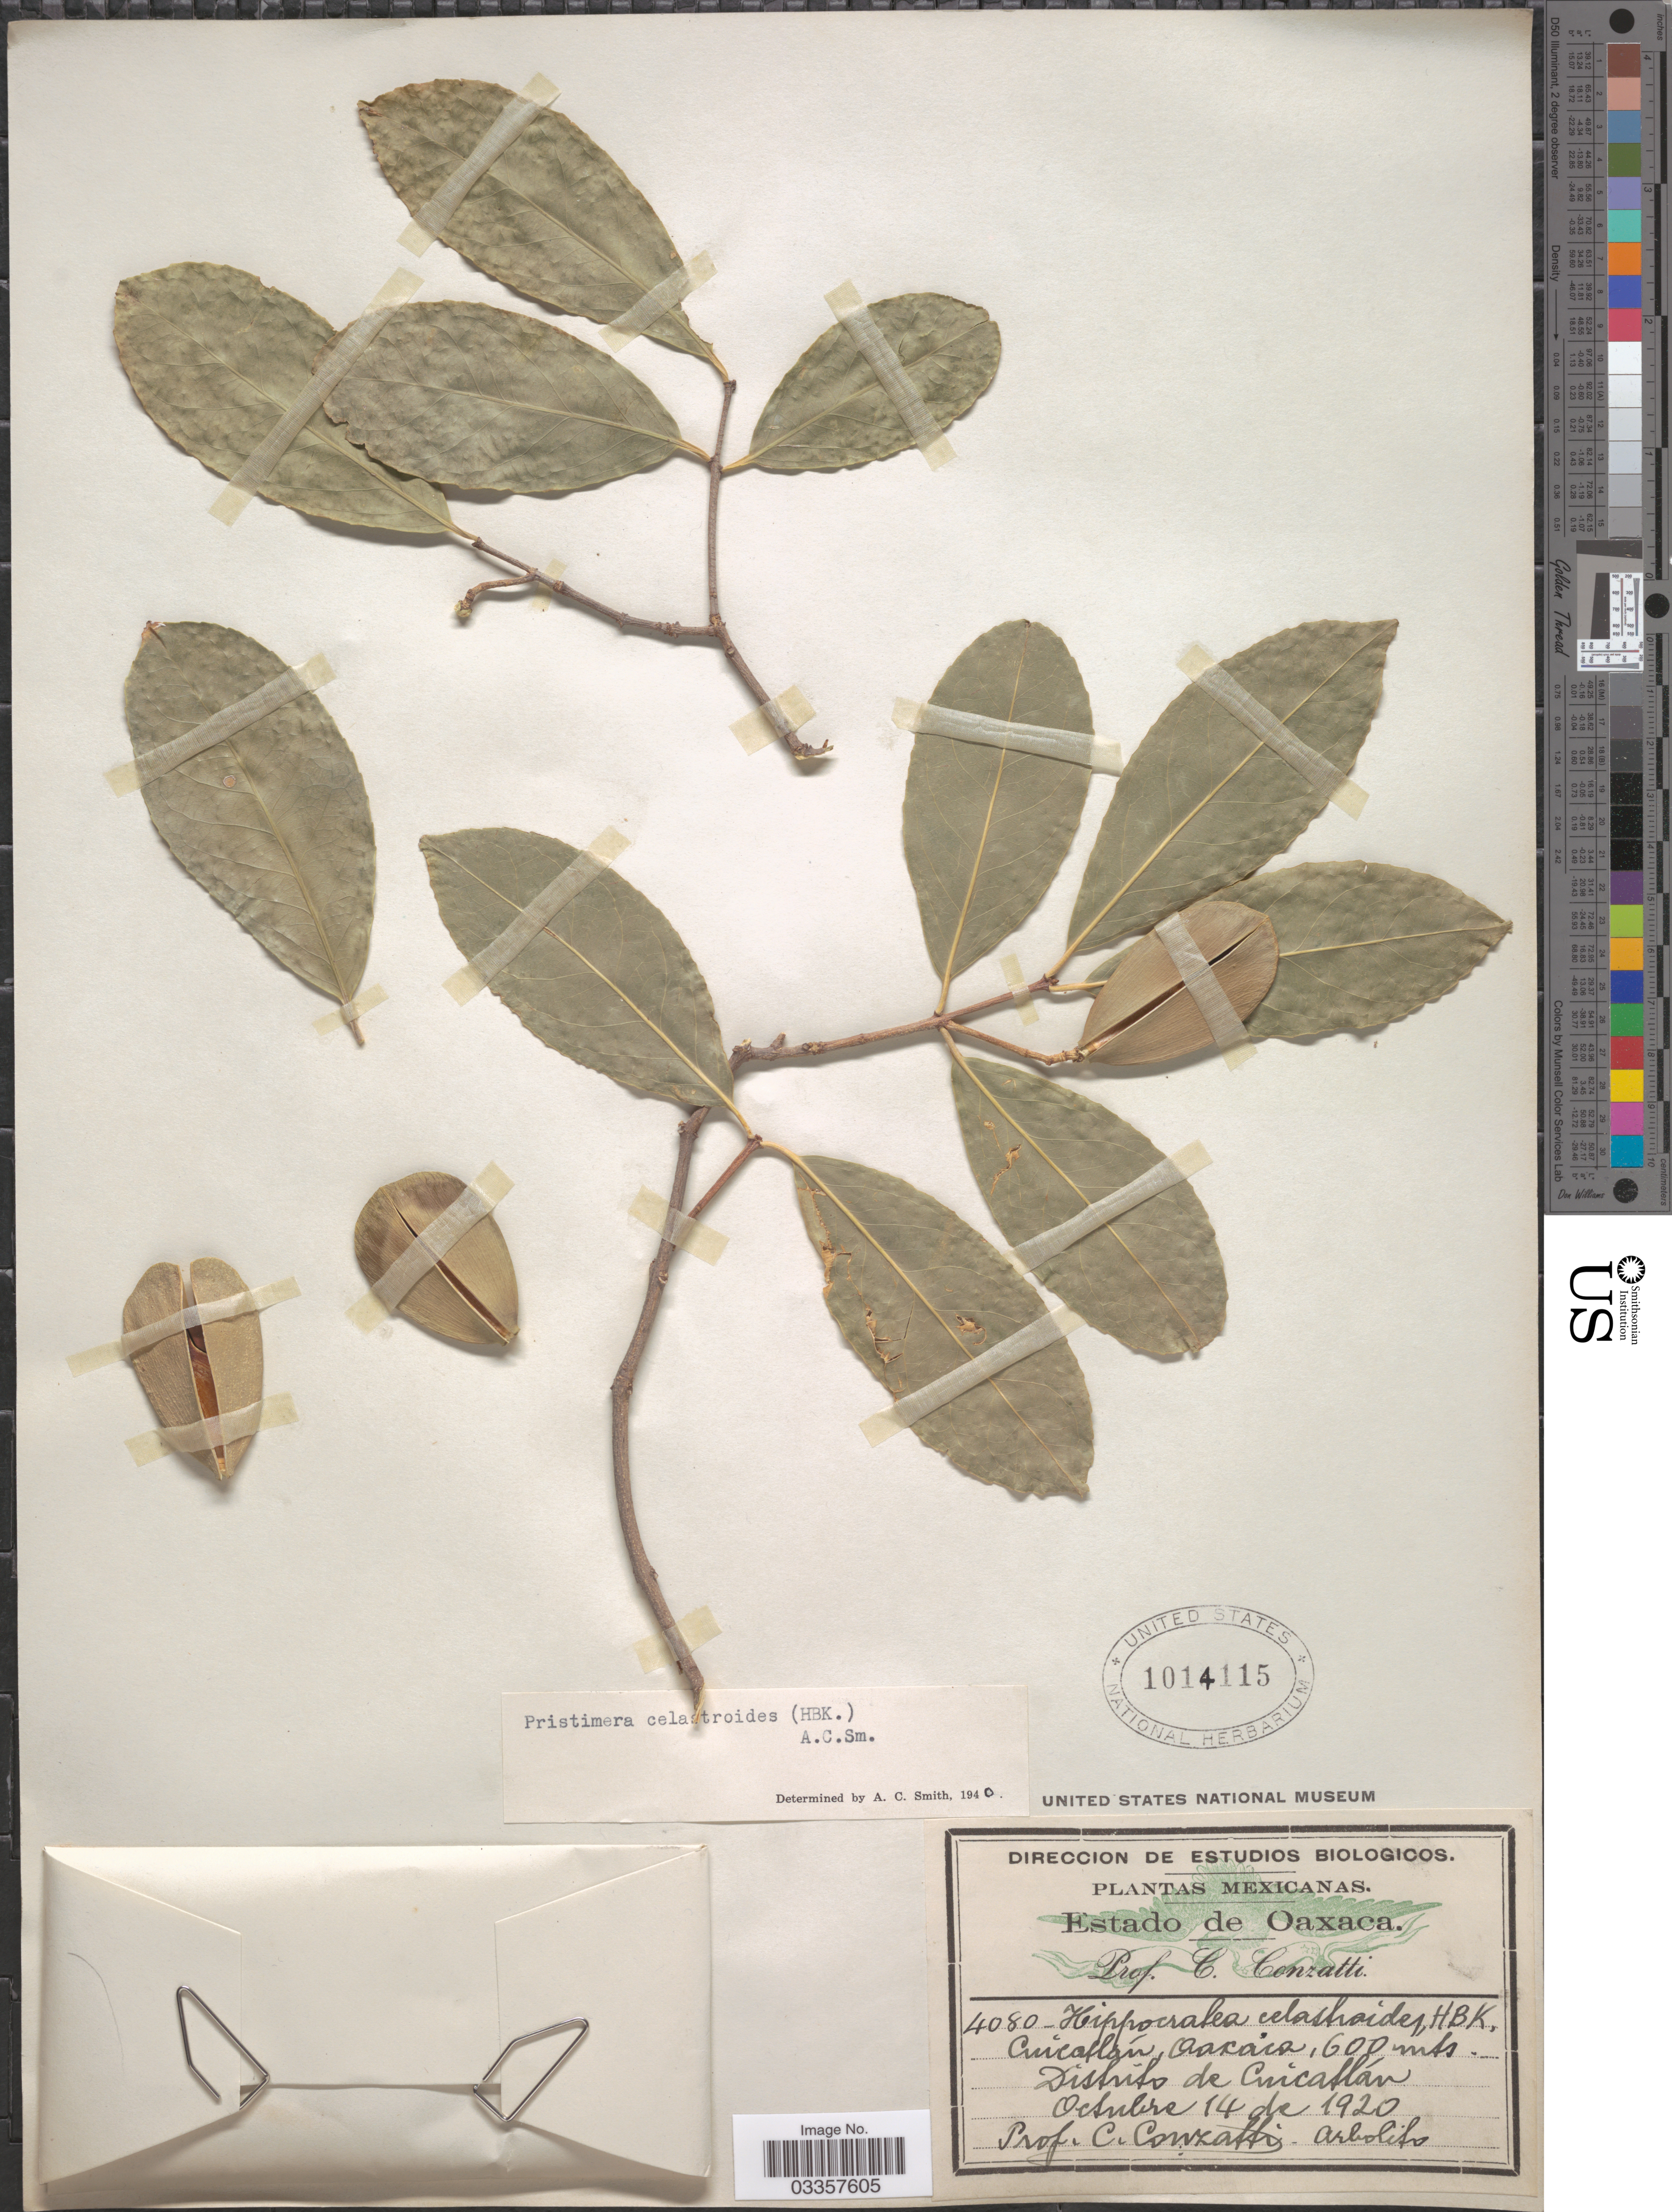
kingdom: Plantae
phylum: Tracheophyta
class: Magnoliopsida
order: Celastrales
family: Celastraceae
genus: Pristimera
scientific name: Pristimera celastroides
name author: (Kunth) A.C. Sm.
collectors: C. Conzatti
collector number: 4080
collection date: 1920-10-14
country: Mexico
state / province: Oaxaca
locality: Cuicatlán, Distrito de Cuicatlán.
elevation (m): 600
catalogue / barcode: US 1014115